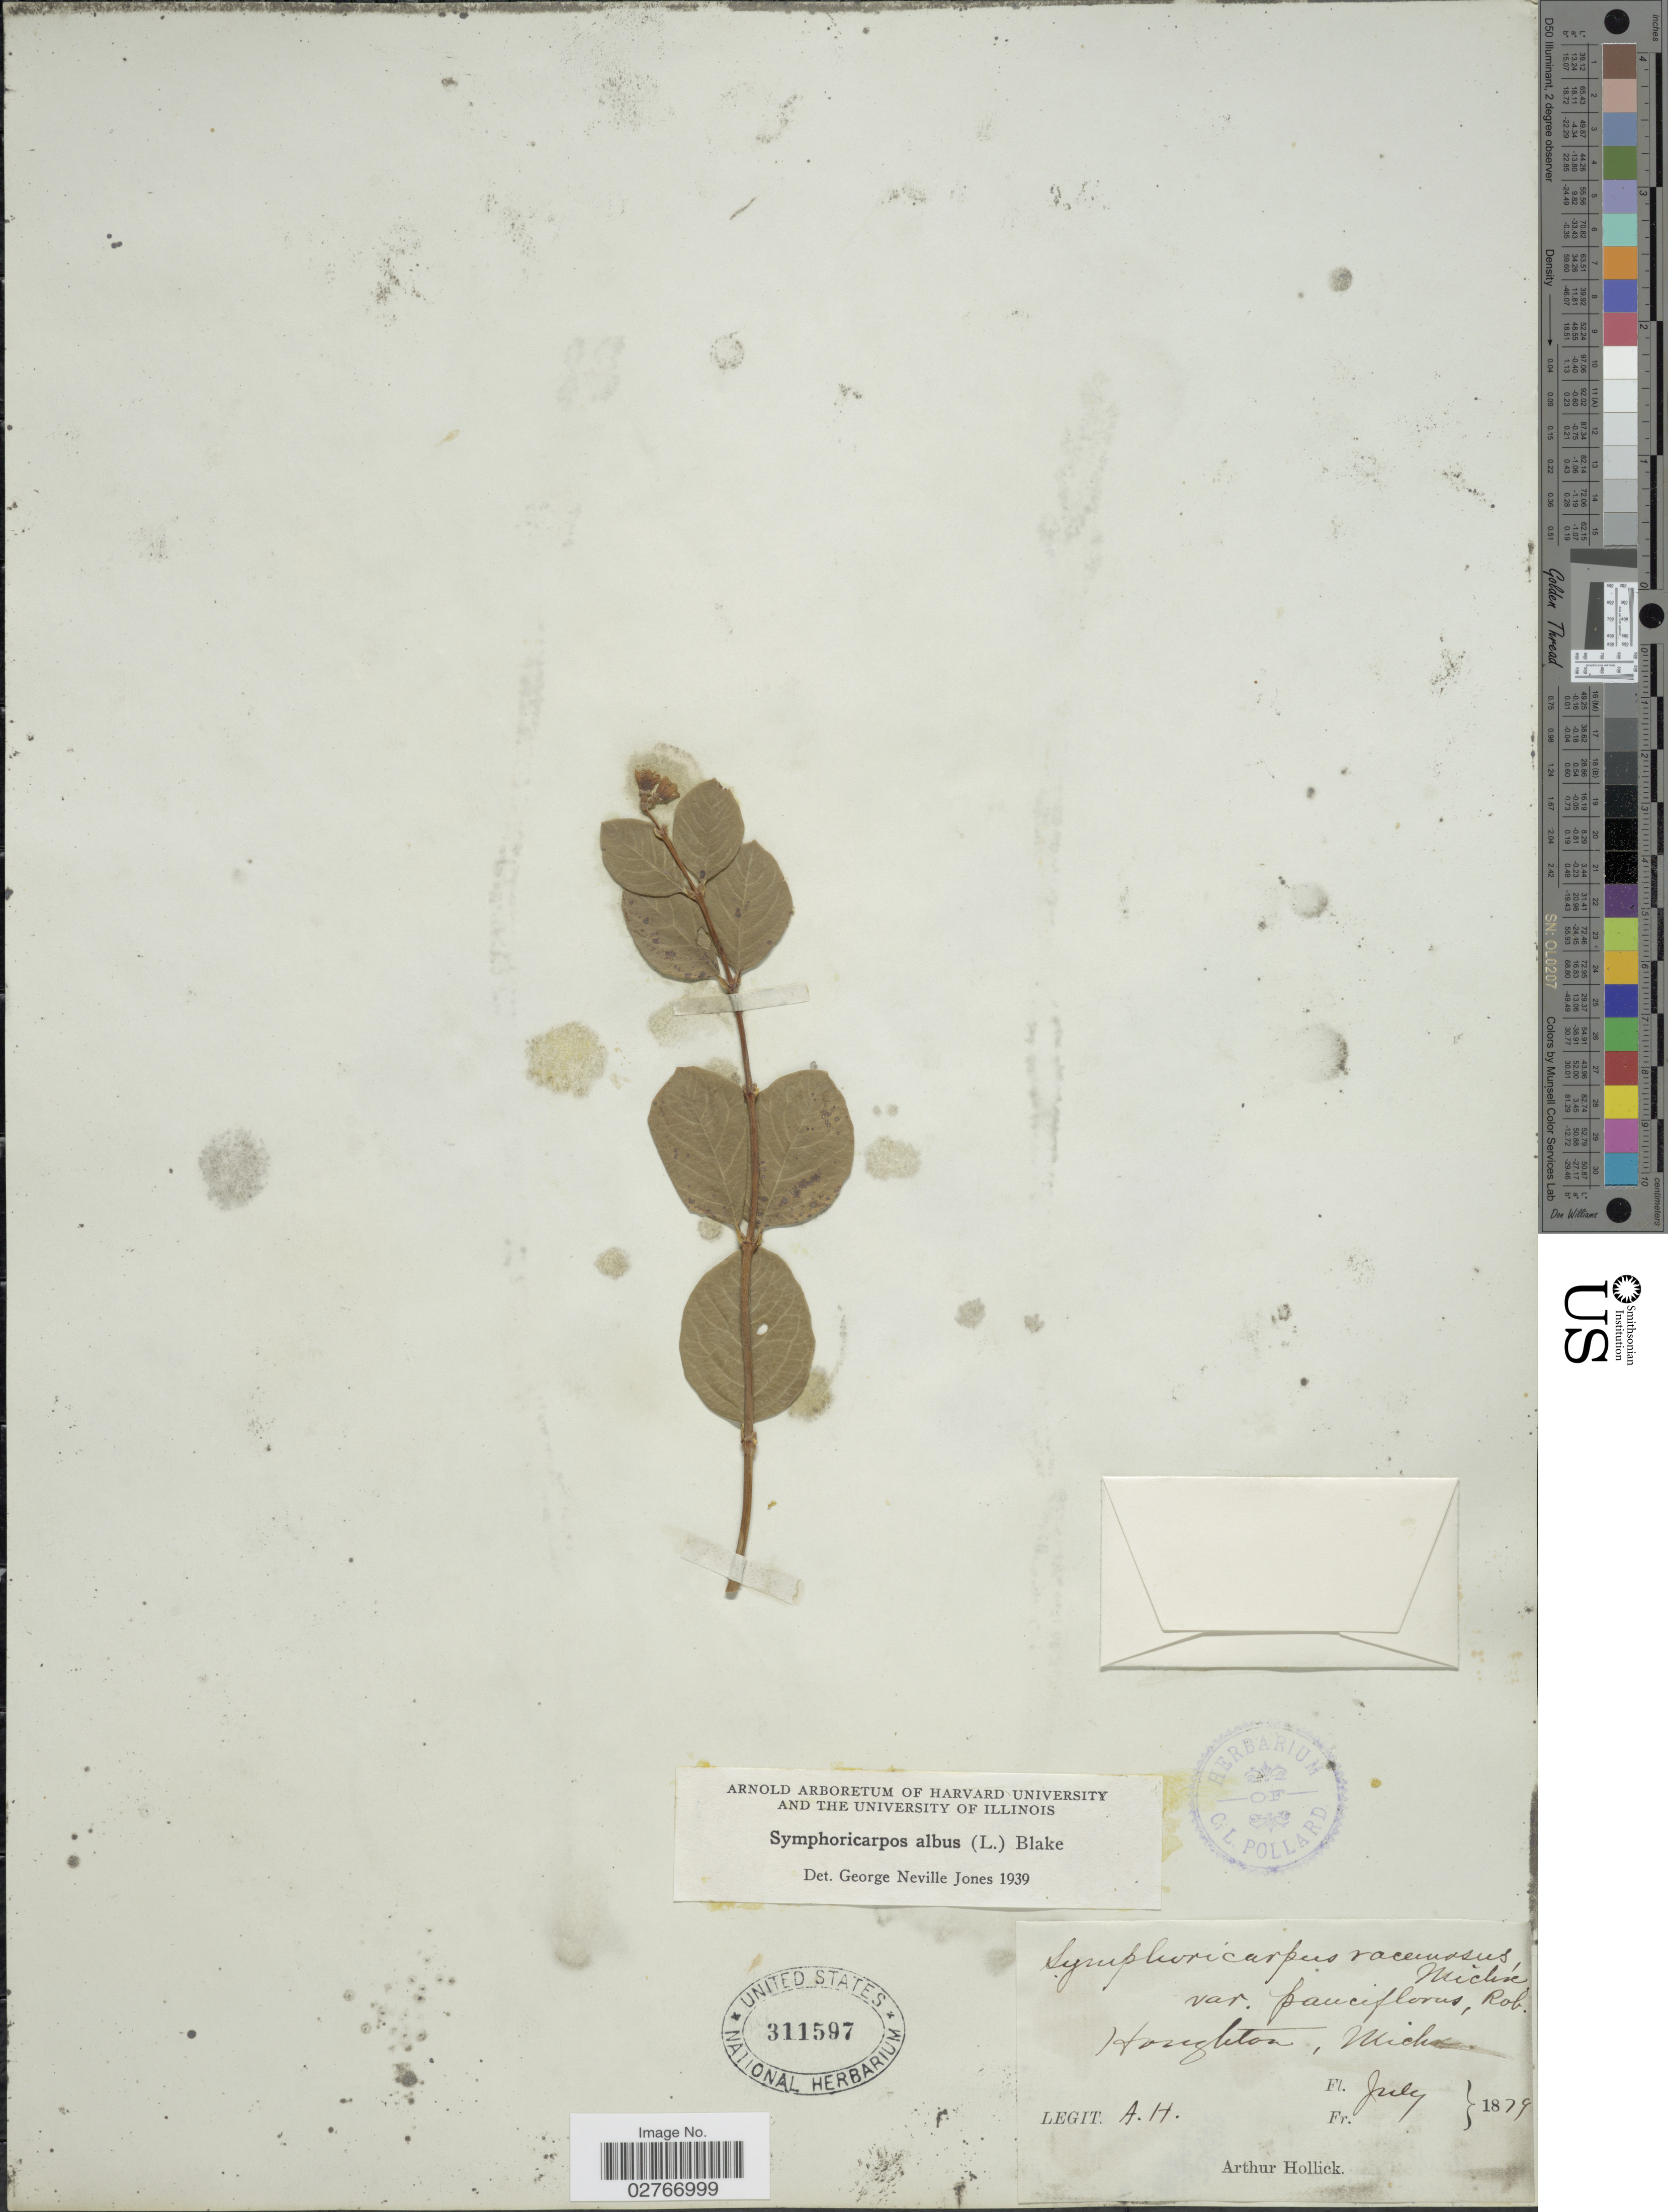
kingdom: Plantae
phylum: Tracheophyta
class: Magnoliopsida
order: Dipsacales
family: Caprifoliaceae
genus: Symphoricarpos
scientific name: Symphoricarpos albus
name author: (L.) S.F. Blake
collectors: A. Hollick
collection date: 1879-07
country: United States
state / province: Michigan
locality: Houghton.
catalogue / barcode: US 311597